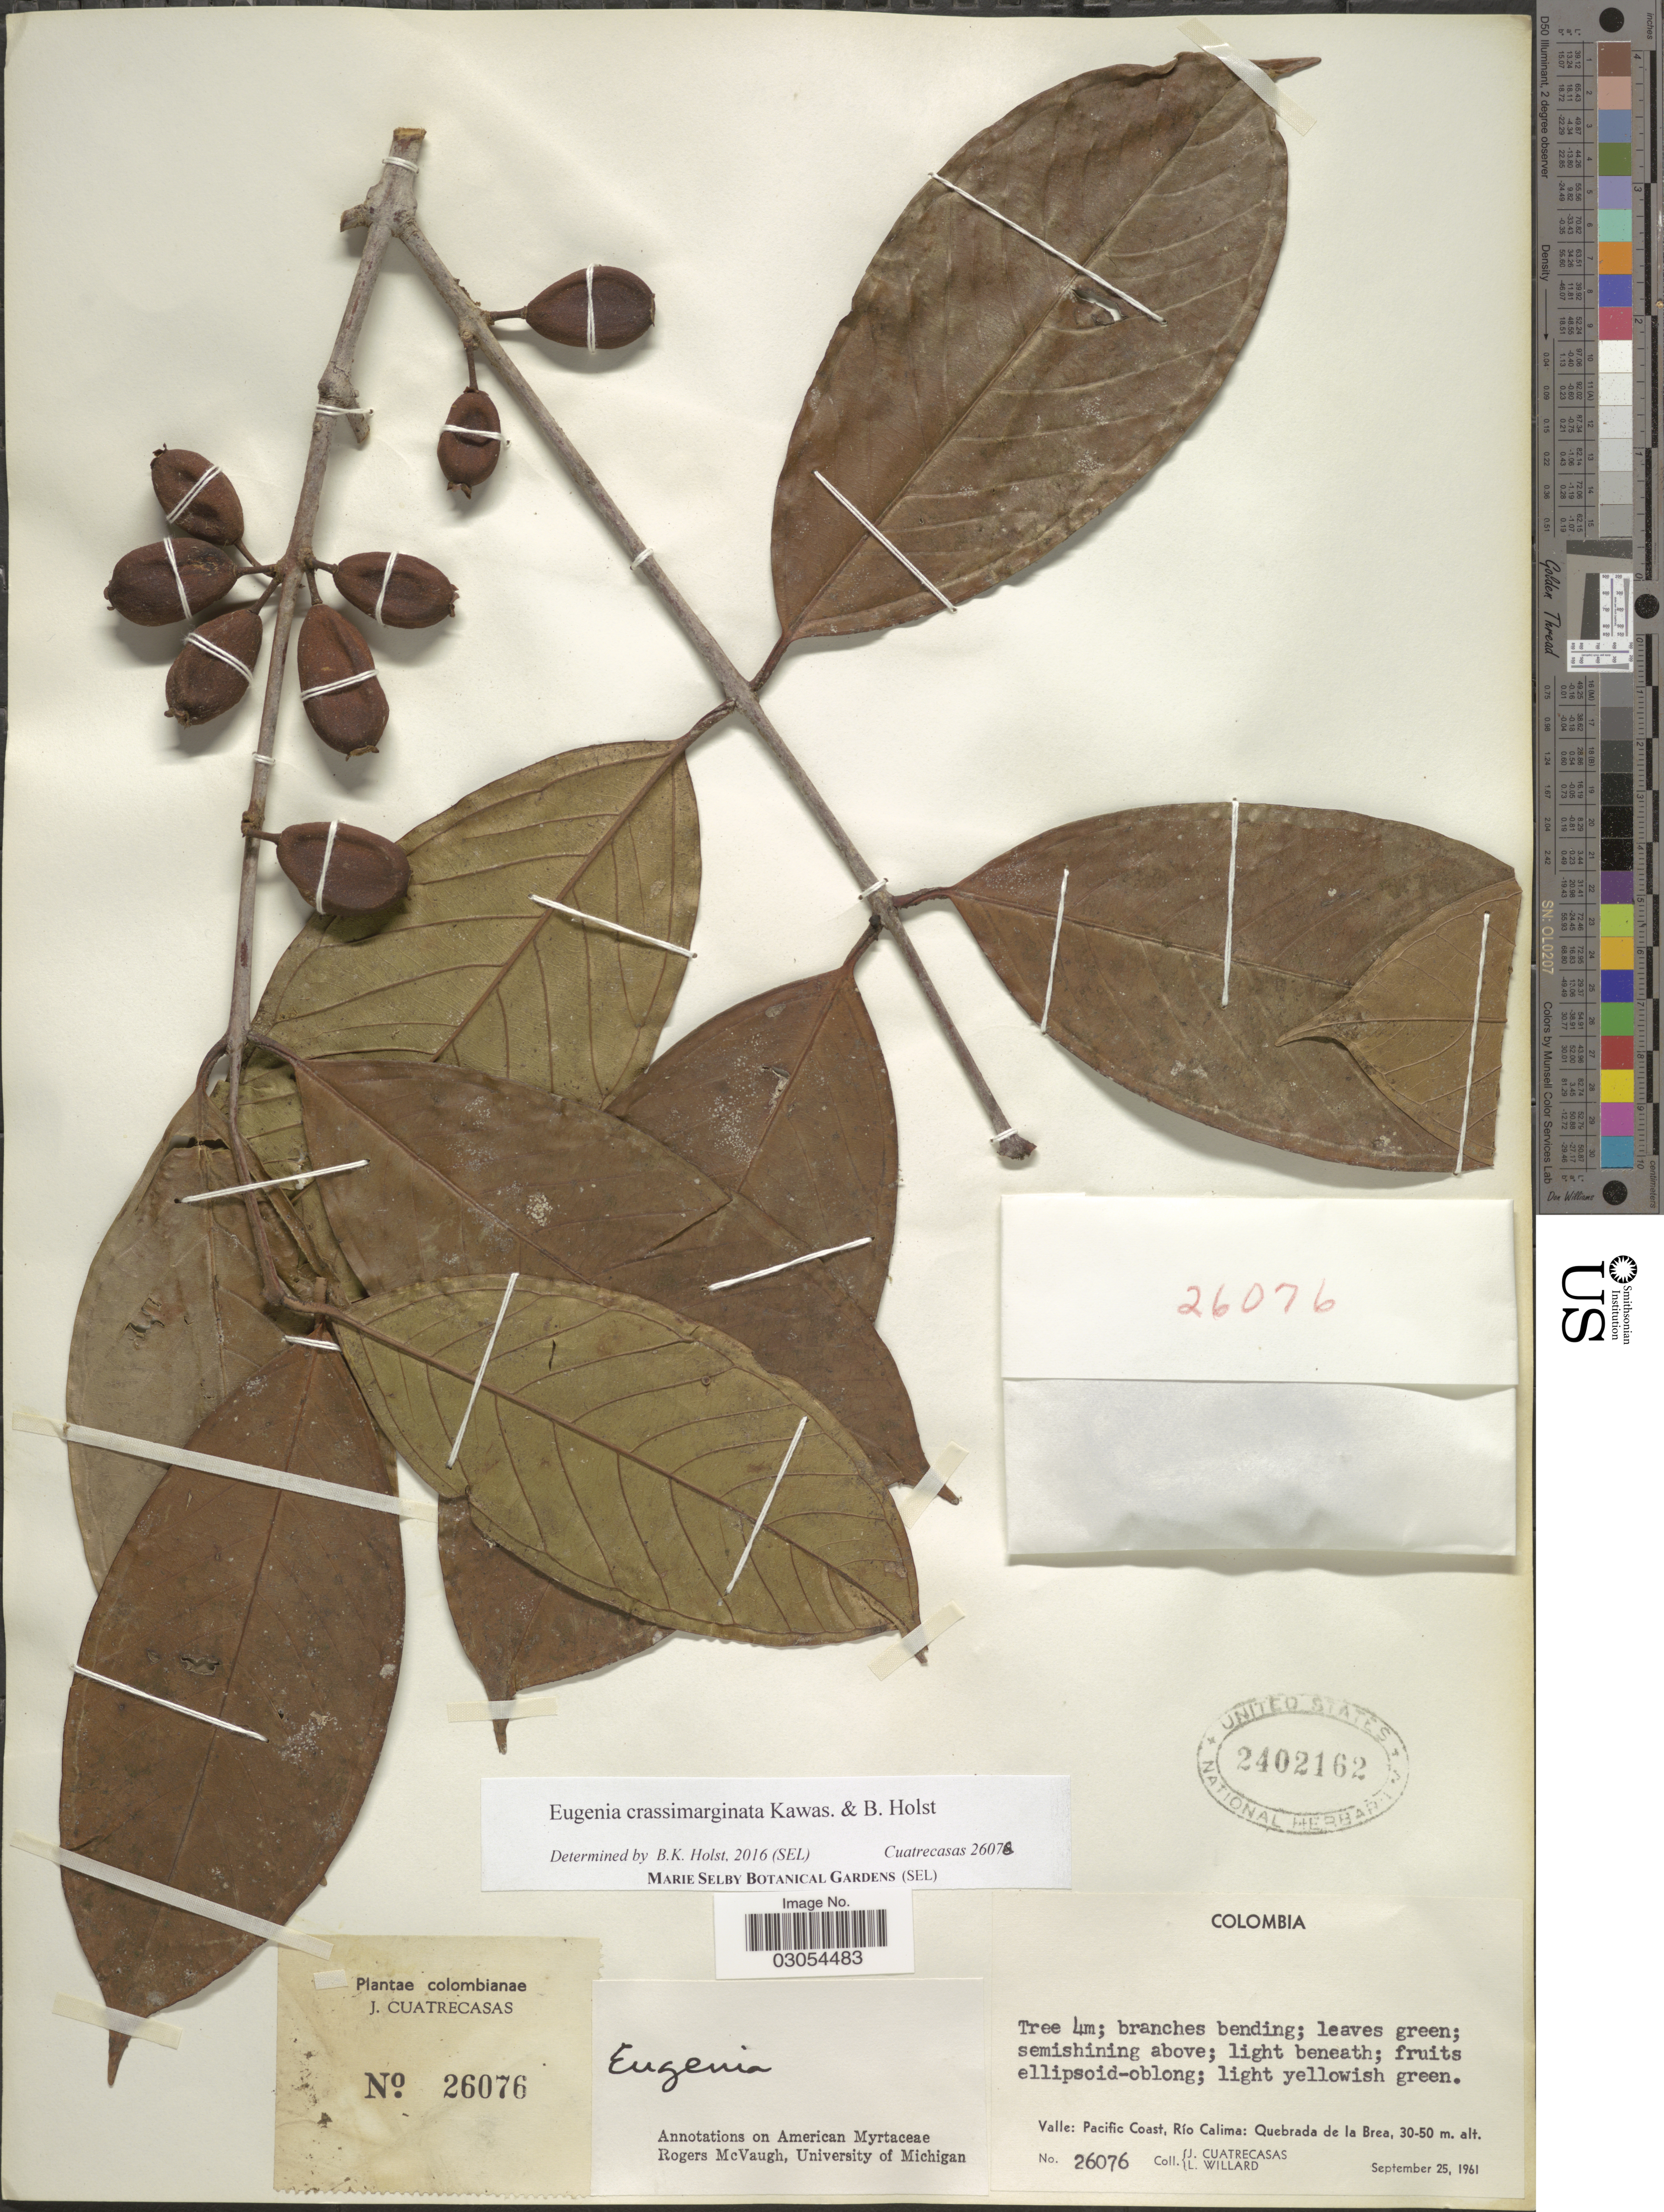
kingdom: Plantae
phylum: Tracheophyta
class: Magnoliopsida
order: Myrtales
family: Myrtaceae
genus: Eugenia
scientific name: Eugenia crassimarginata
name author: M.L. Kawas. & B. Holst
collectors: J. Cuatrecasas & L. Willard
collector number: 26076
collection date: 1961-09-25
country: Colombia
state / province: Valle del Cauca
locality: Valle: Pacific Coast, Río Calima: Quebrada de la Brea.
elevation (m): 30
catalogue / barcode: US 2402162